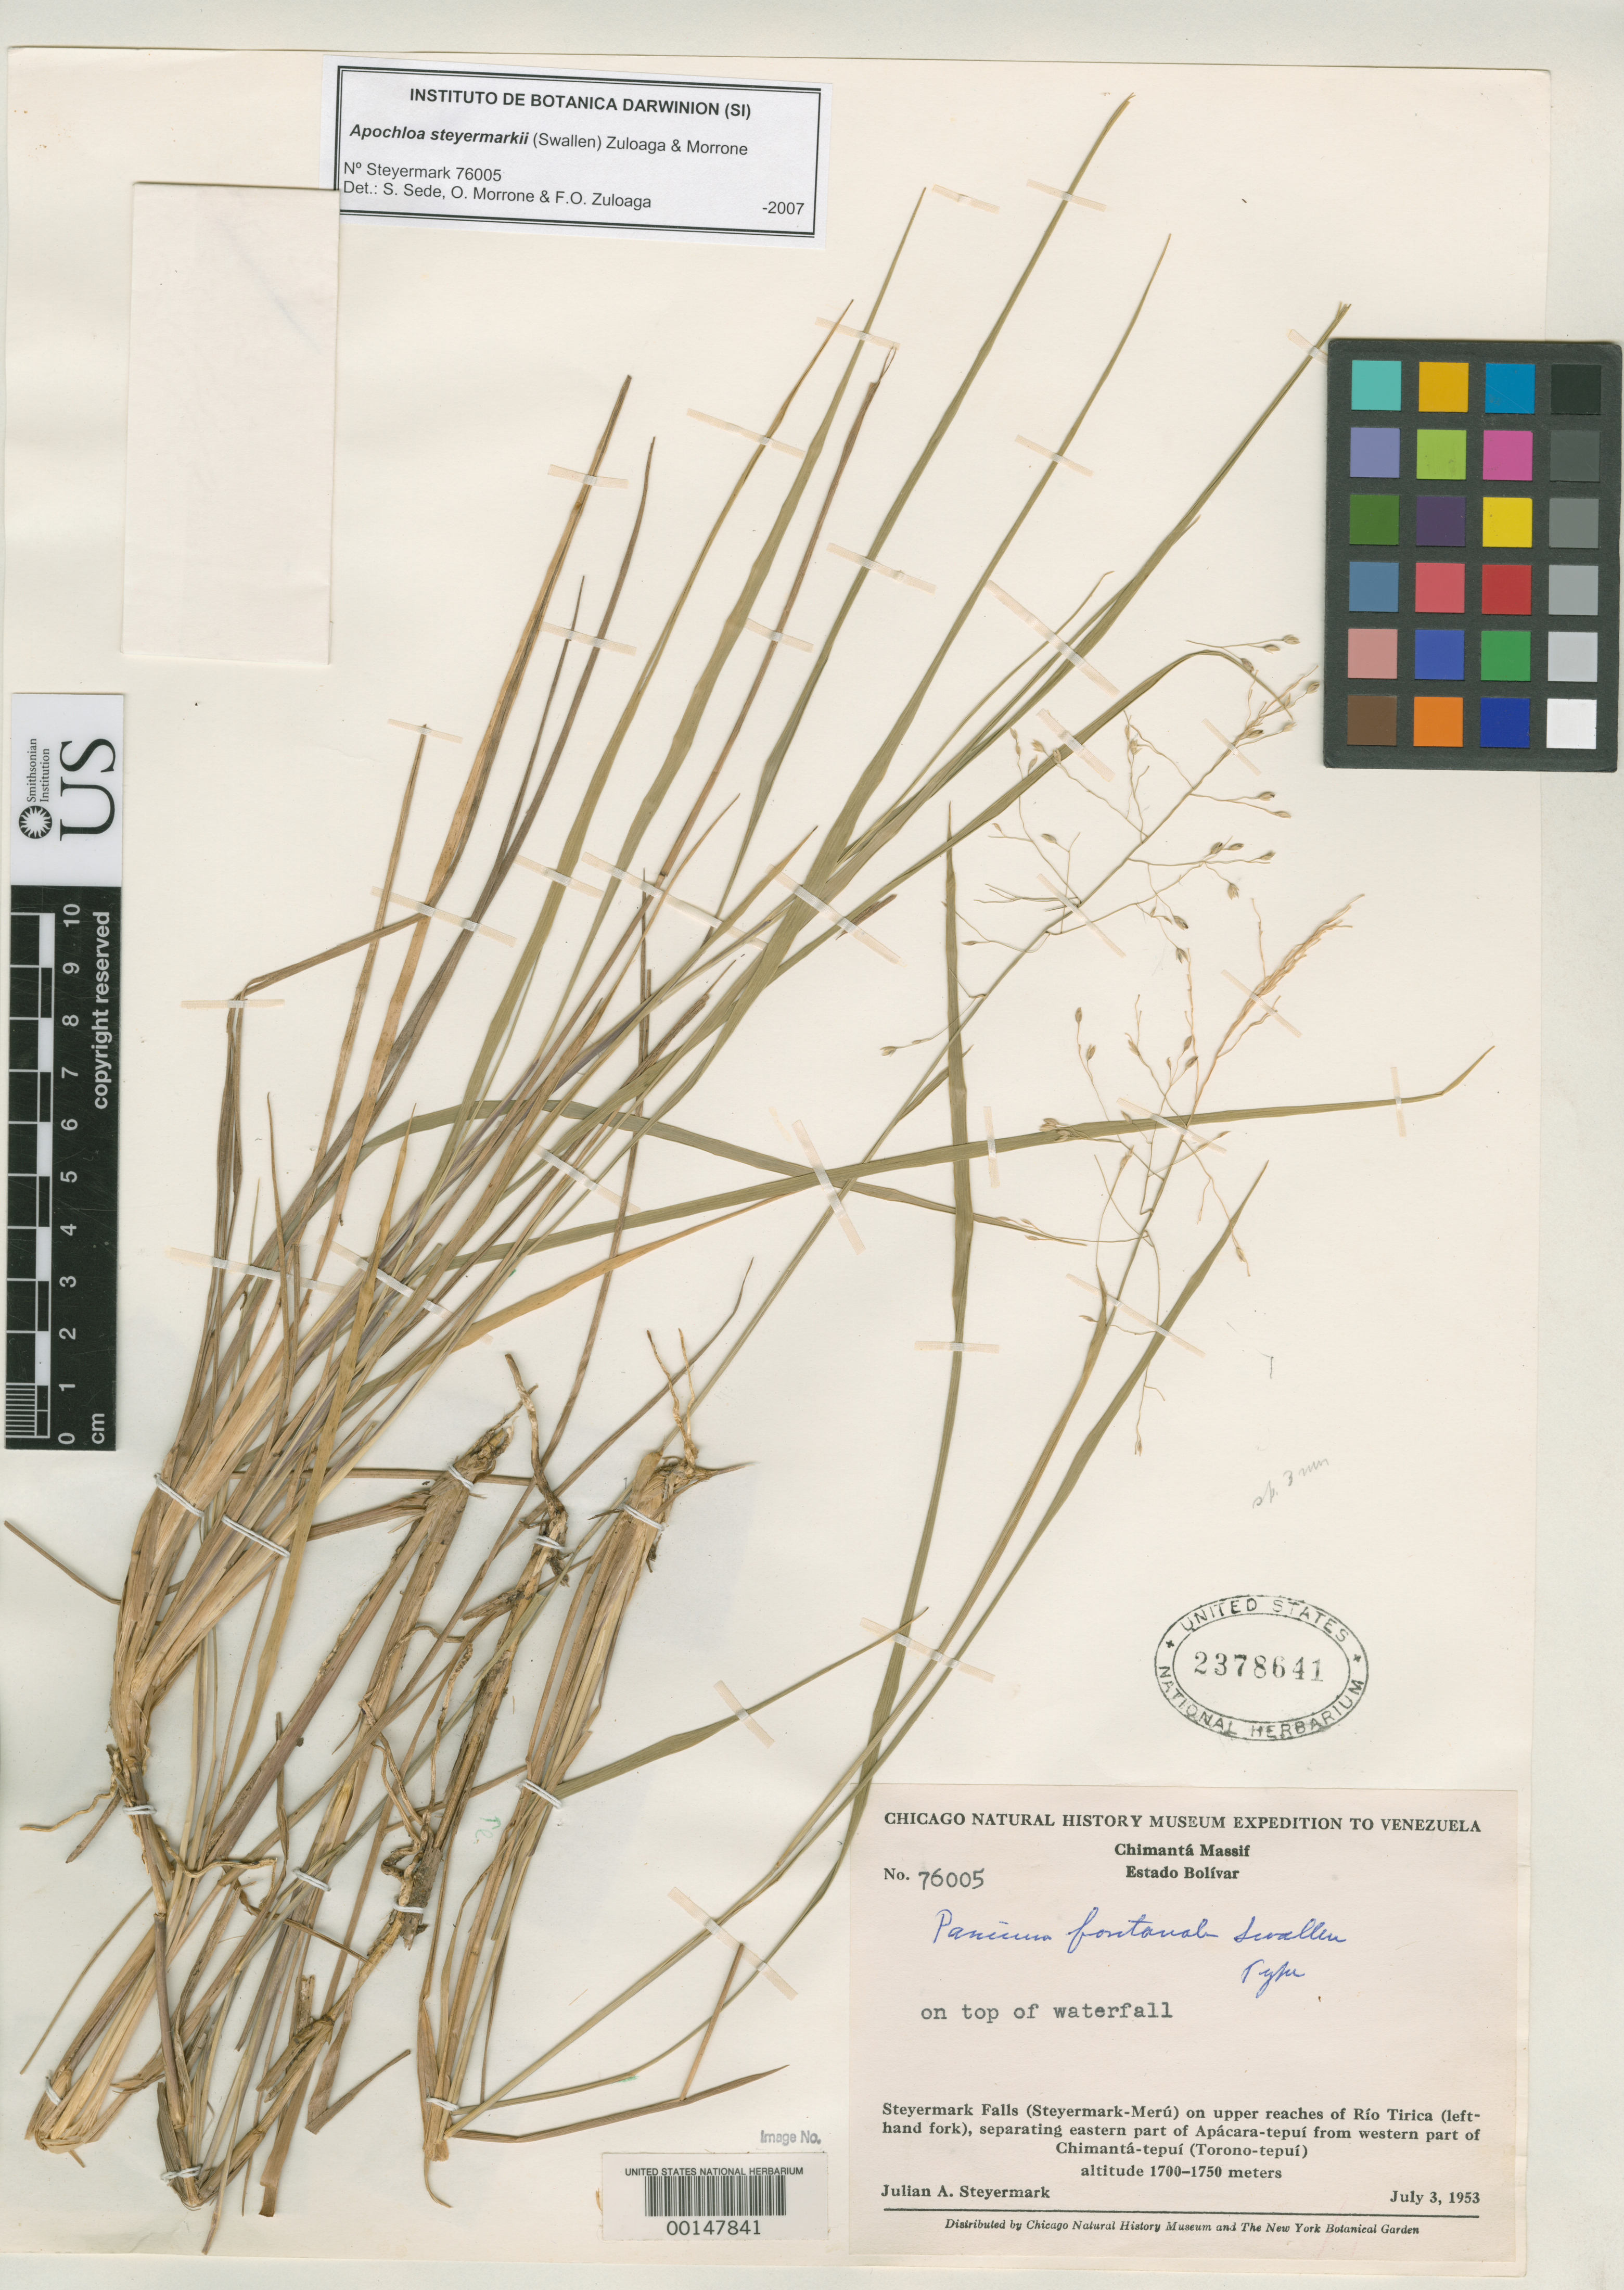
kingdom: Plantae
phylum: Tracheophyta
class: Liliopsida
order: Poales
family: Poaceae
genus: Panicum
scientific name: Panicum fontanale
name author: Swallen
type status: Holotype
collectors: J. Steyermark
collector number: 76005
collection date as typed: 03 Jul 1953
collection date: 1953-07-03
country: Venezuela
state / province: Bolivar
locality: Chimanta Massif, Steyermark Falls, Rio Tirica; alt. 1700-1750m.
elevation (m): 1700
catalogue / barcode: US 2378641